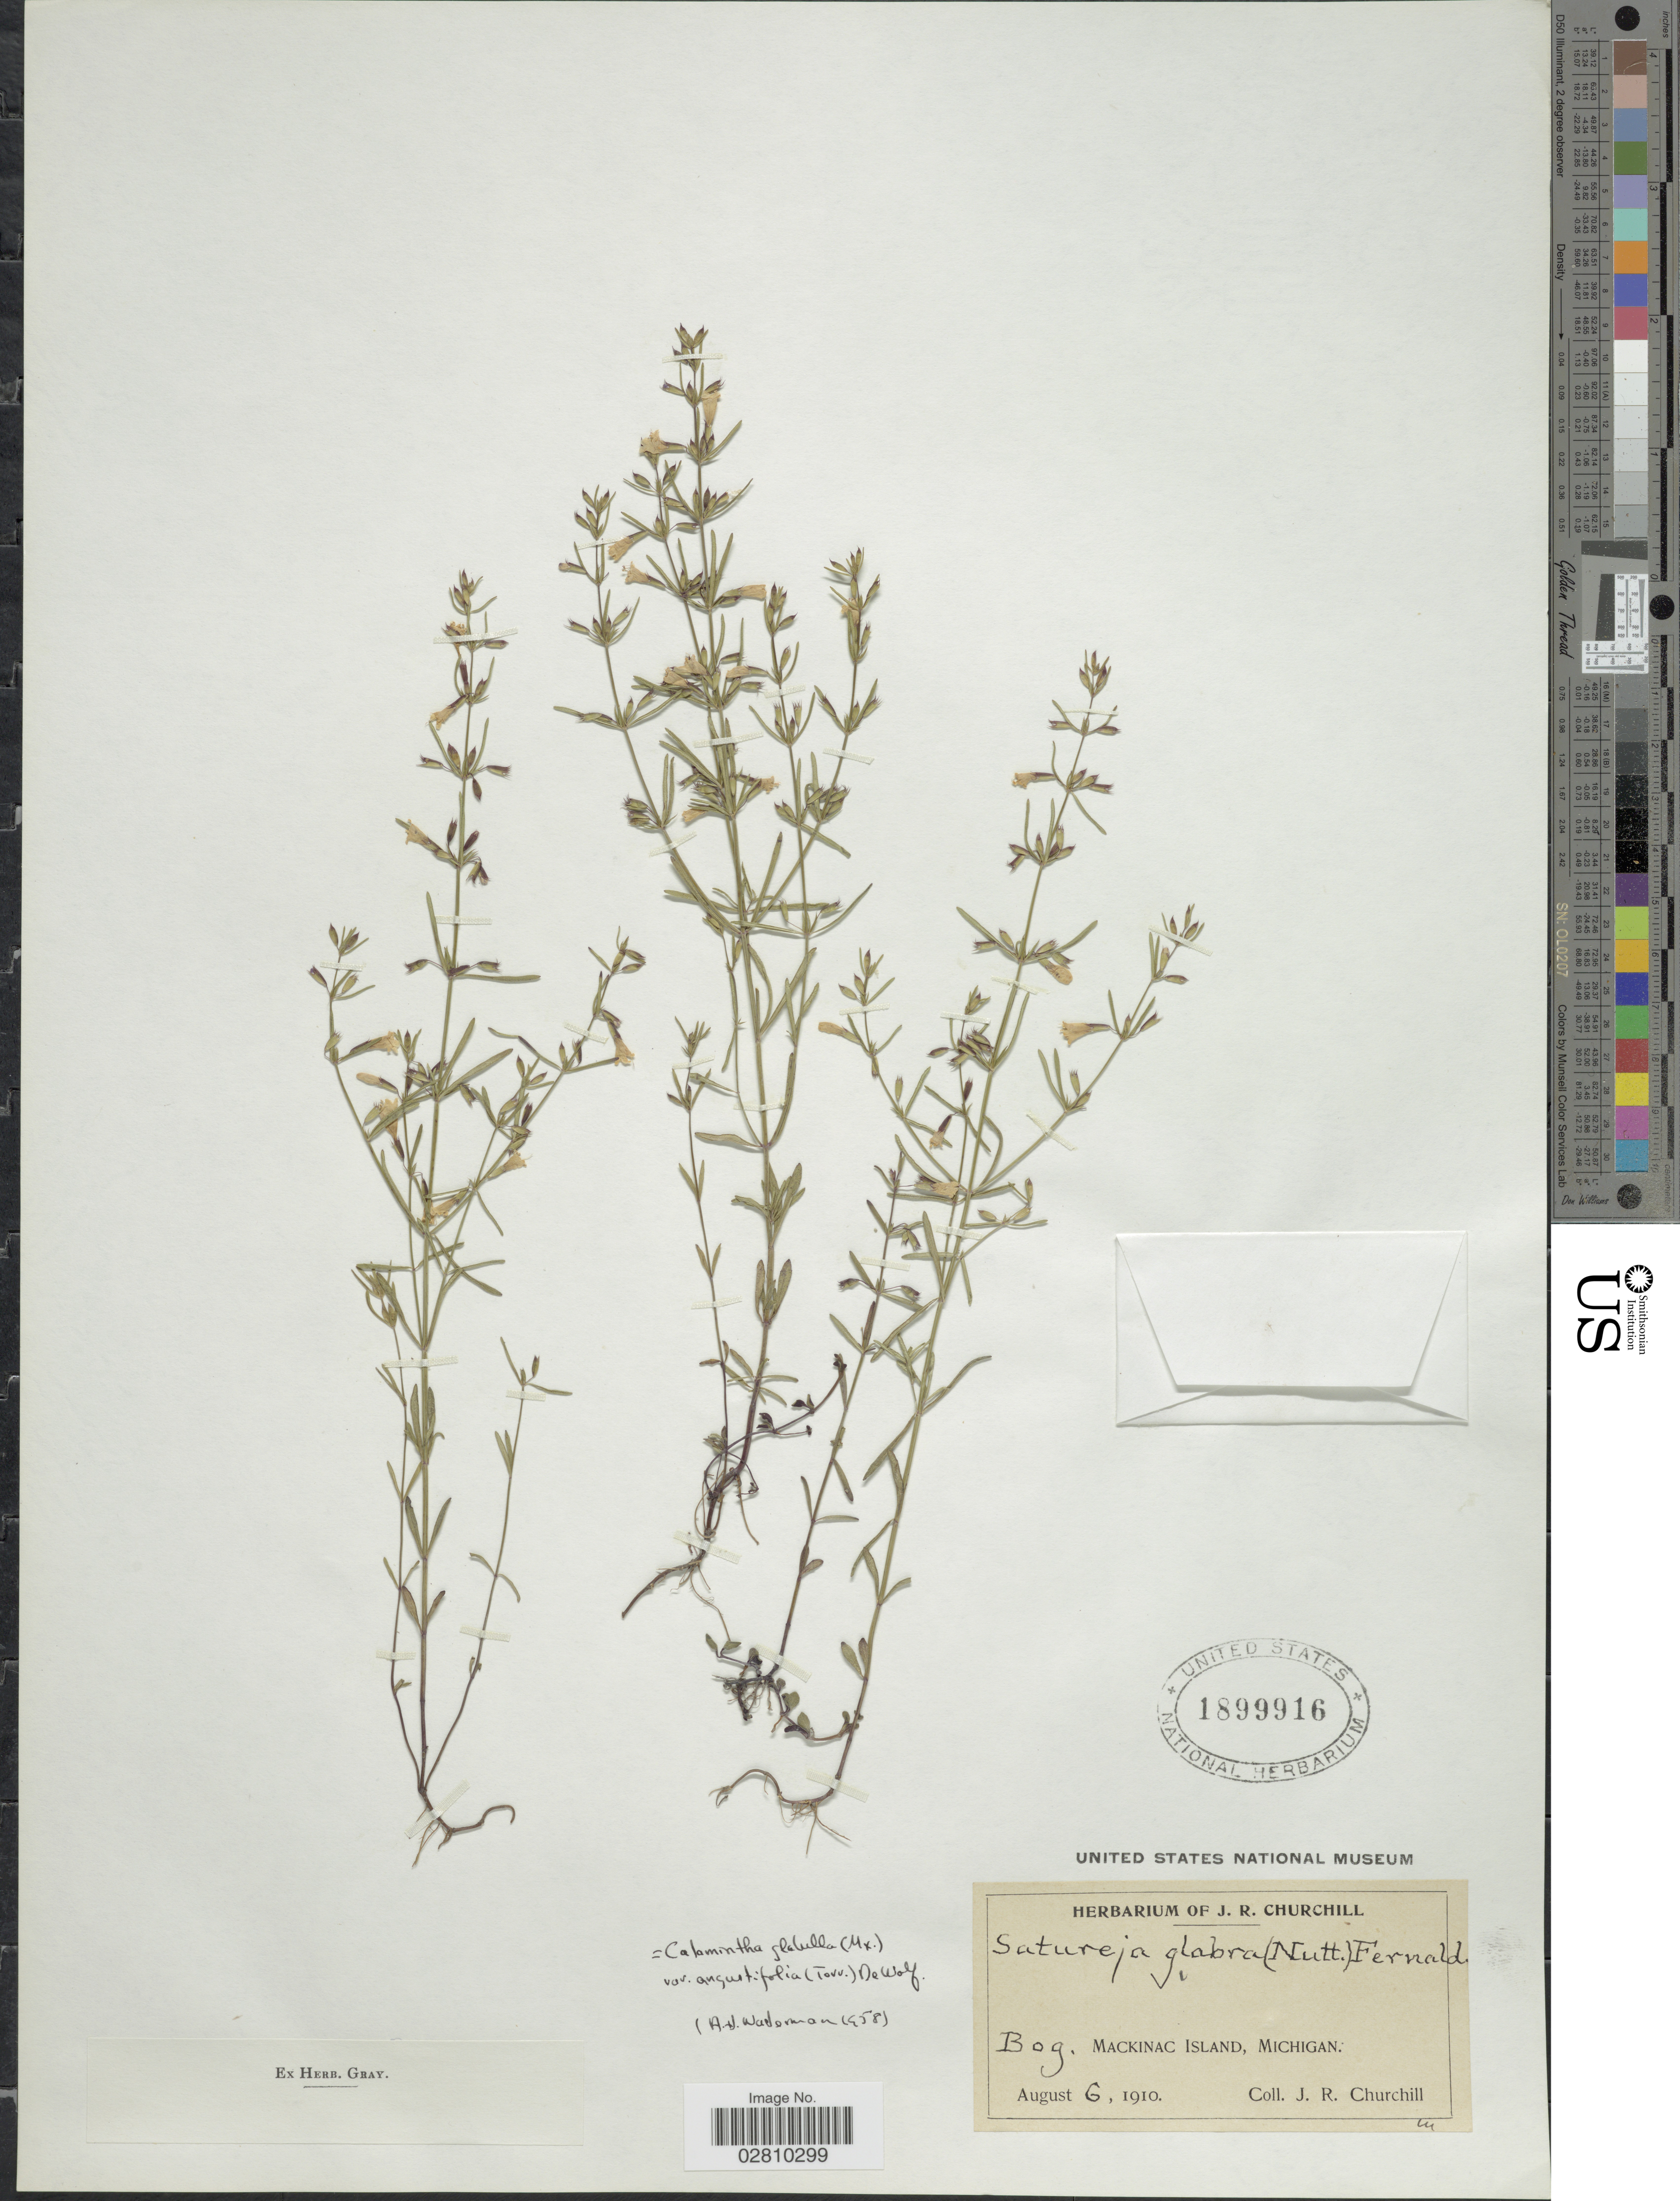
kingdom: Plantae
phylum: Tracheophyta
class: Magnoliopsida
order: Lamiales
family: Lamiaceae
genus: Clinopodium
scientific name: Clinopodium glabrum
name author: (Nutt.) Kuntze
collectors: J. Churchill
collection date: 1910-08-06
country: United States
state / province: Michigan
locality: Bog, Mackinac Island, Michigan.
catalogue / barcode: US 1899916